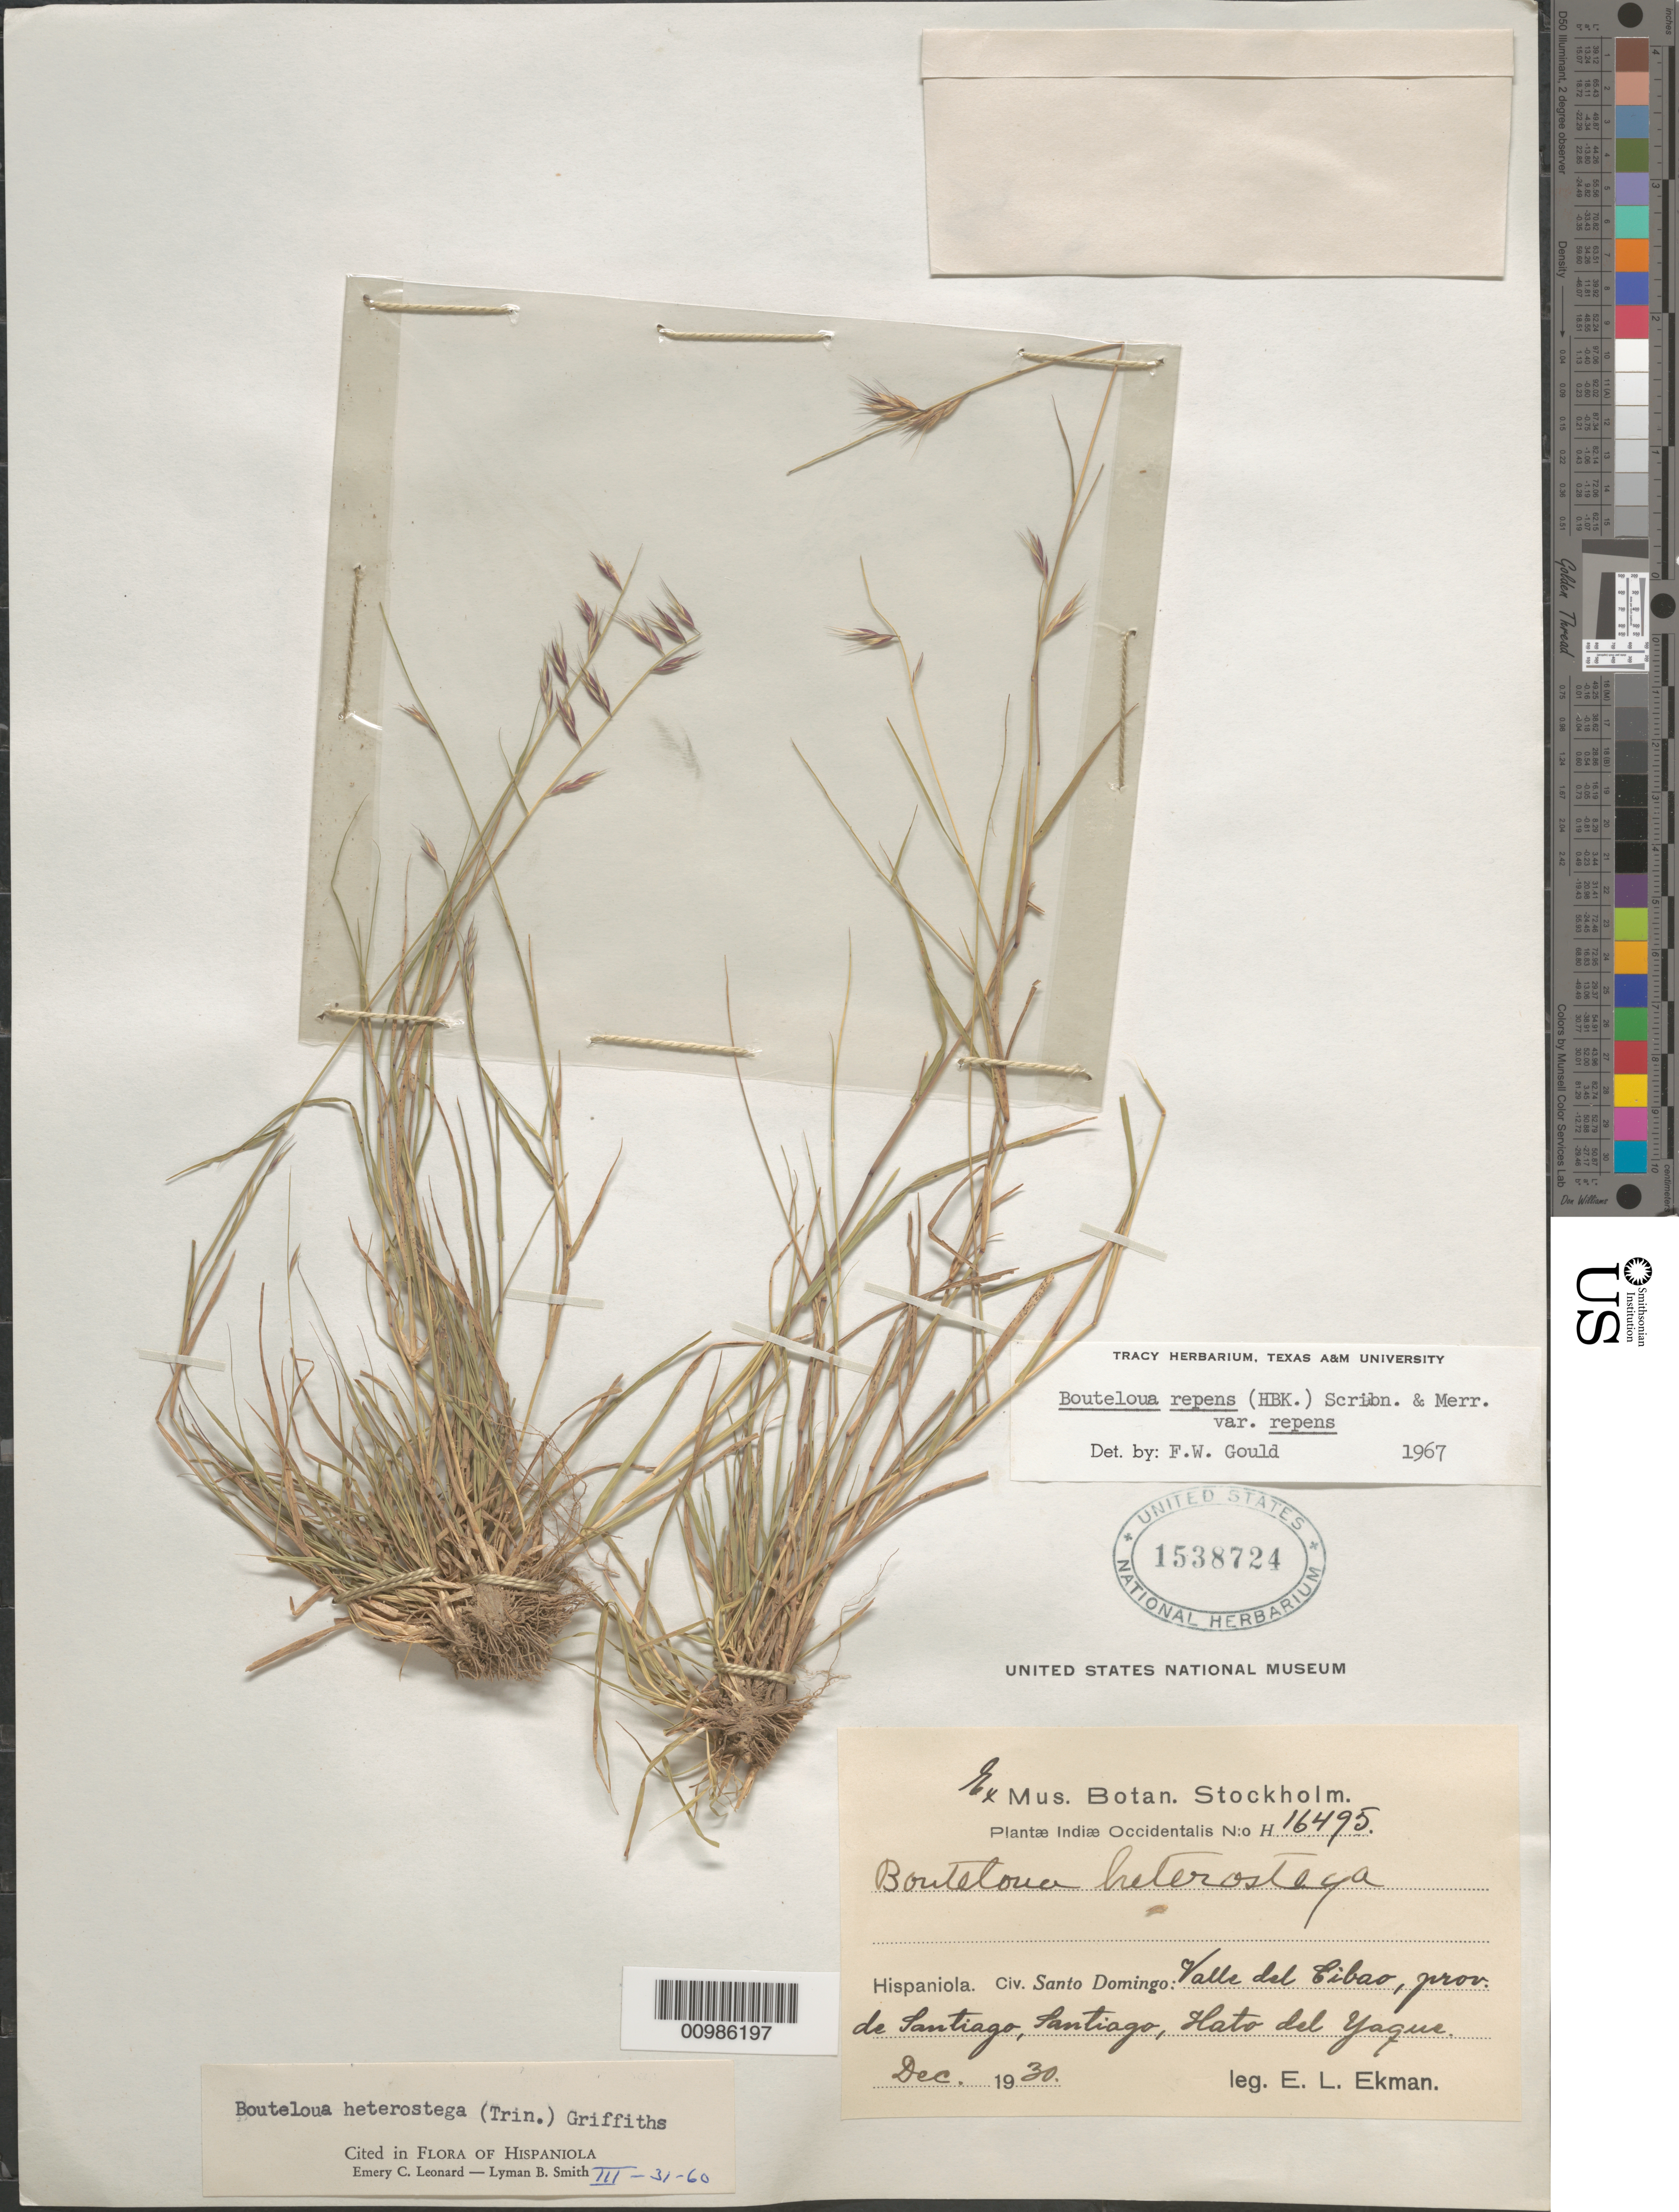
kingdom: Plantae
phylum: Tracheophyta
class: Liliopsida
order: Poales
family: Poaceae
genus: Bouteloua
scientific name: Bouteloua repens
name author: (Kunth) Scribn. & Merr.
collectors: E. L. Ekman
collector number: H 16495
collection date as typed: Dec 1930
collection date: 1930-12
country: Dominican Republic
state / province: Santiago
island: Hispaniola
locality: Hato del Yaque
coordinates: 0 N, 0 E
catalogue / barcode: US 1538724